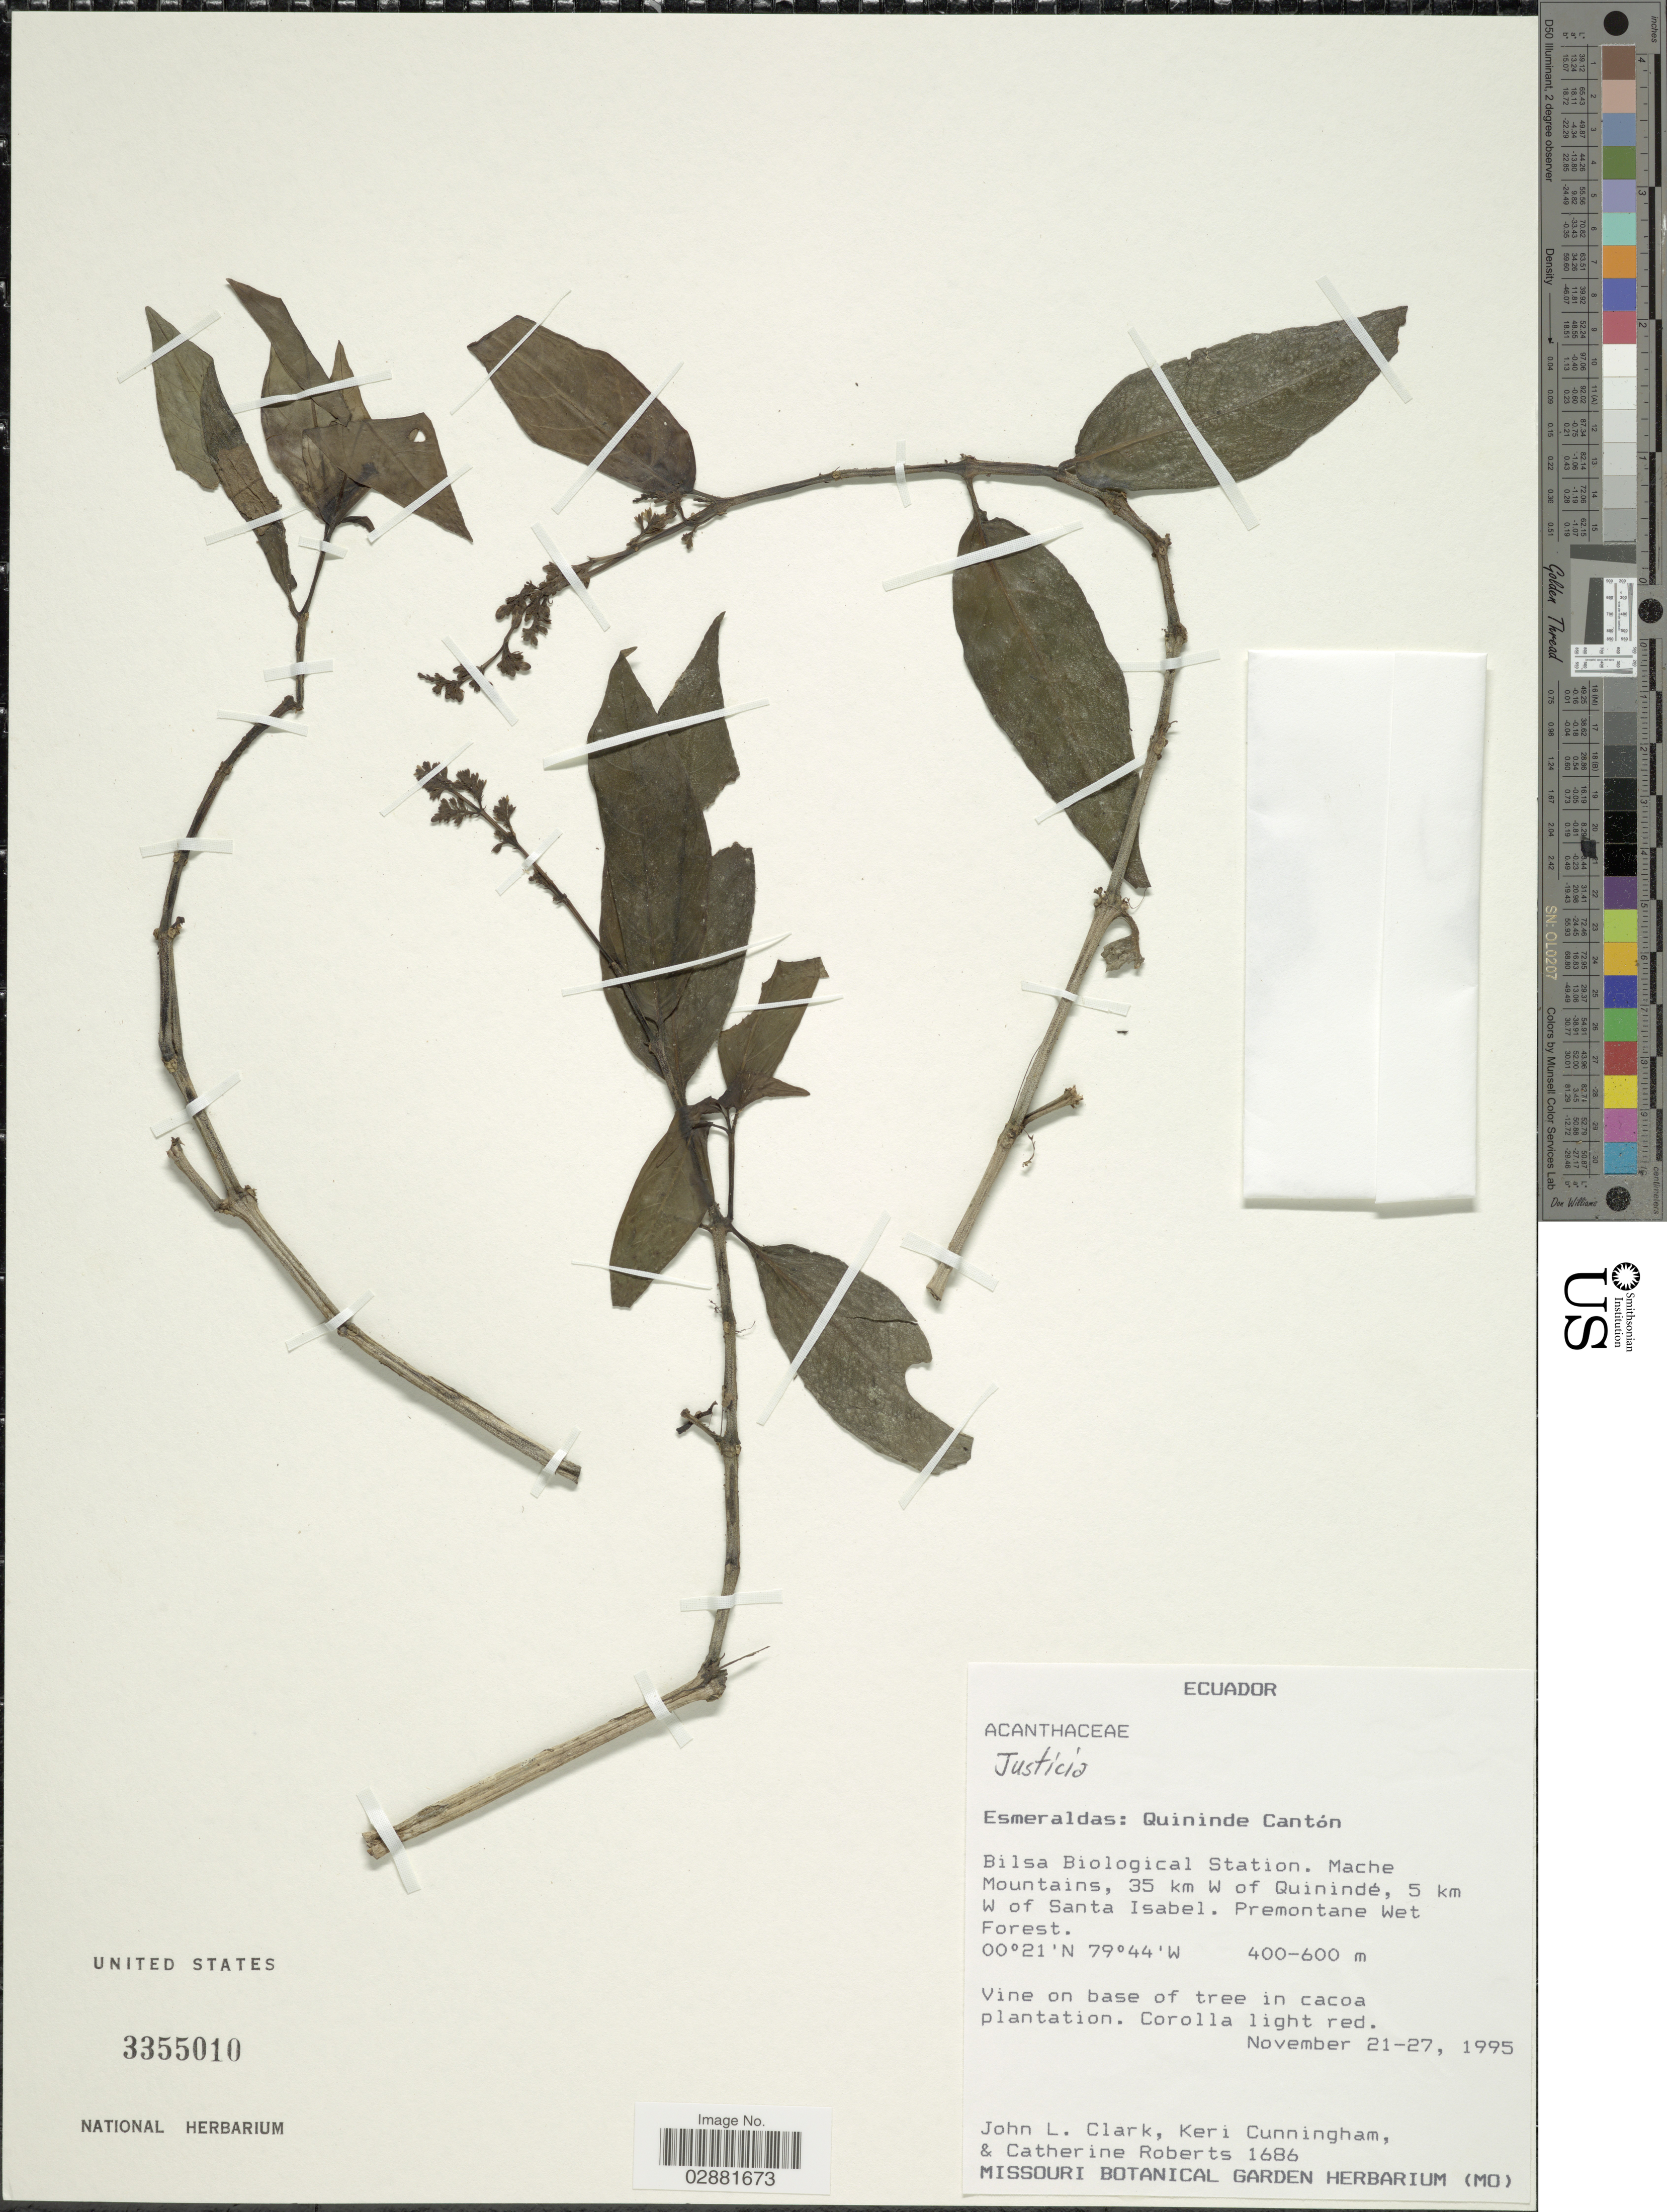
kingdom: Plantae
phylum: Tracheophyta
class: Magnoliopsida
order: Lamiales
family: Acanthaceae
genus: Justicia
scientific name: Justicia sp.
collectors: J. L. Clark, K. Cunningham & C. Roberts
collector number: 1686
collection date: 1995-11-21/1995-11-27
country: Ecuador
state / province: Esmeraldas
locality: Quininde Cantón, Bilsa Biological Station, Mache Mountains, 35 km W of Quinindé, 5 km W of Santa Isabel.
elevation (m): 400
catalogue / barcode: US 3355010